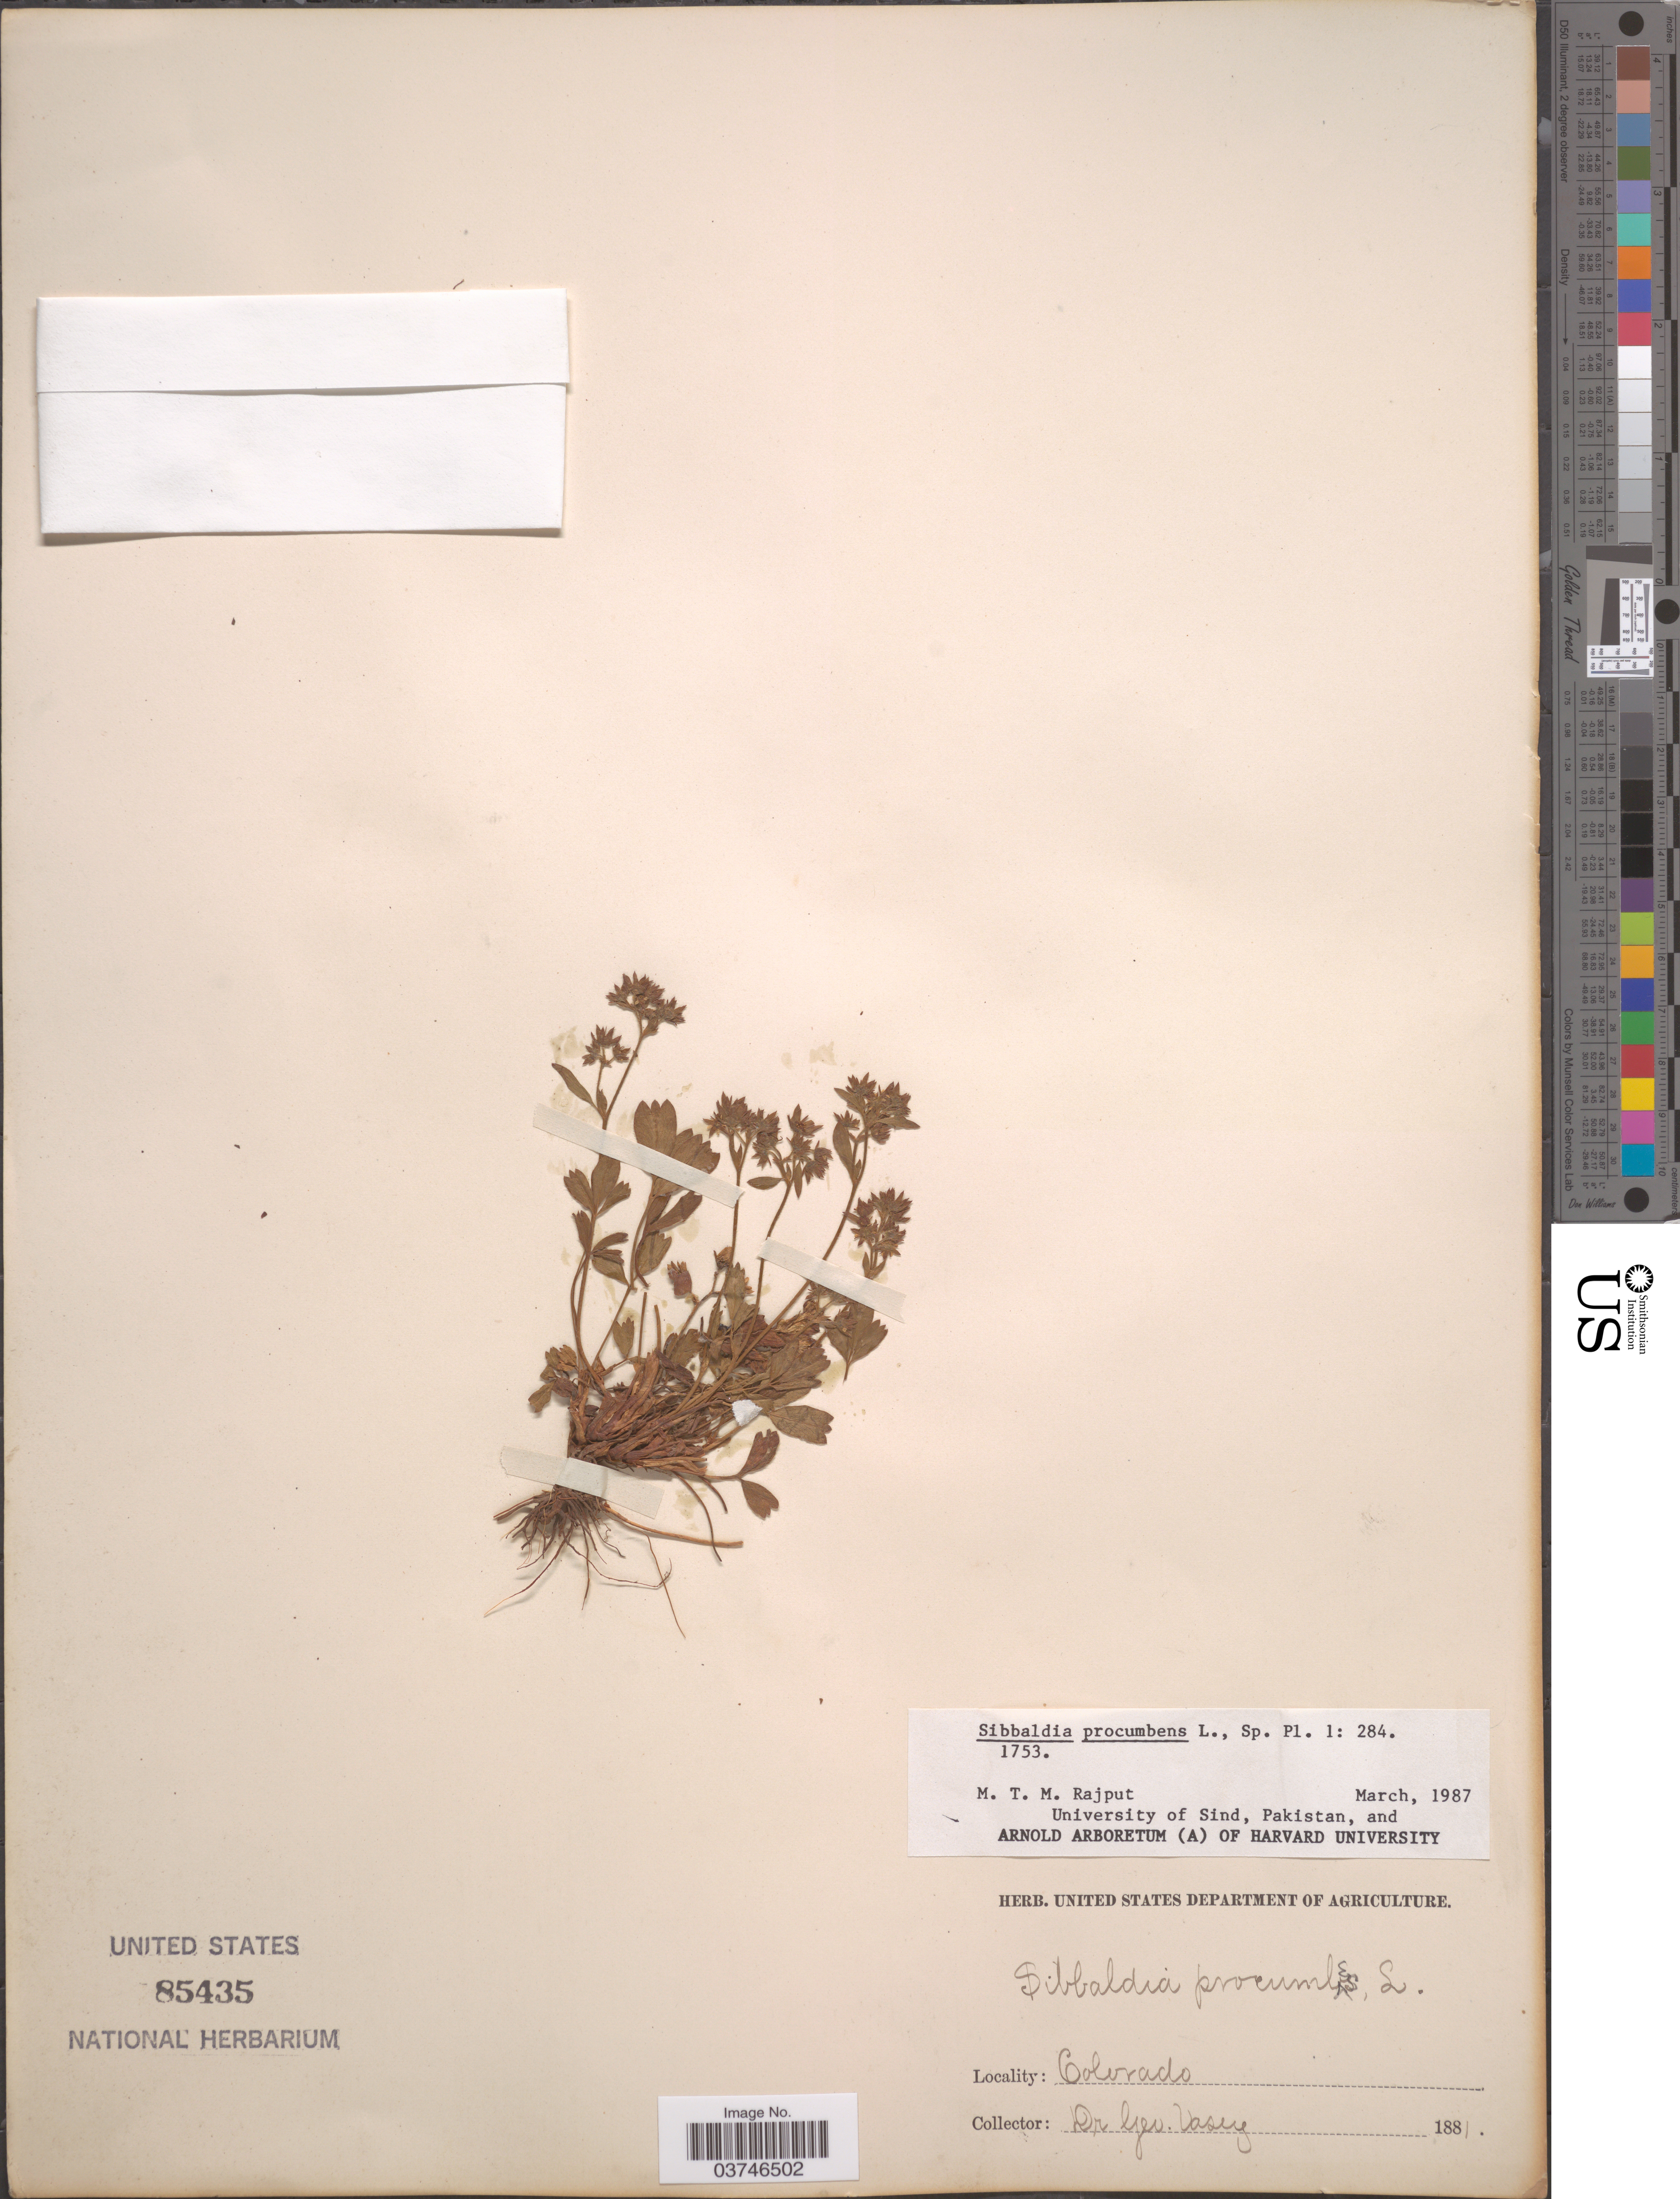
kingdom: Plantae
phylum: Tracheophyta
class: Magnoliopsida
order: Rosales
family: Rosaceae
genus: Sibbaldia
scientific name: Sibbaldia procumbens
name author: L.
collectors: G. R. Vasey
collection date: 1881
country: United States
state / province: Colorado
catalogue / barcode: US 85435